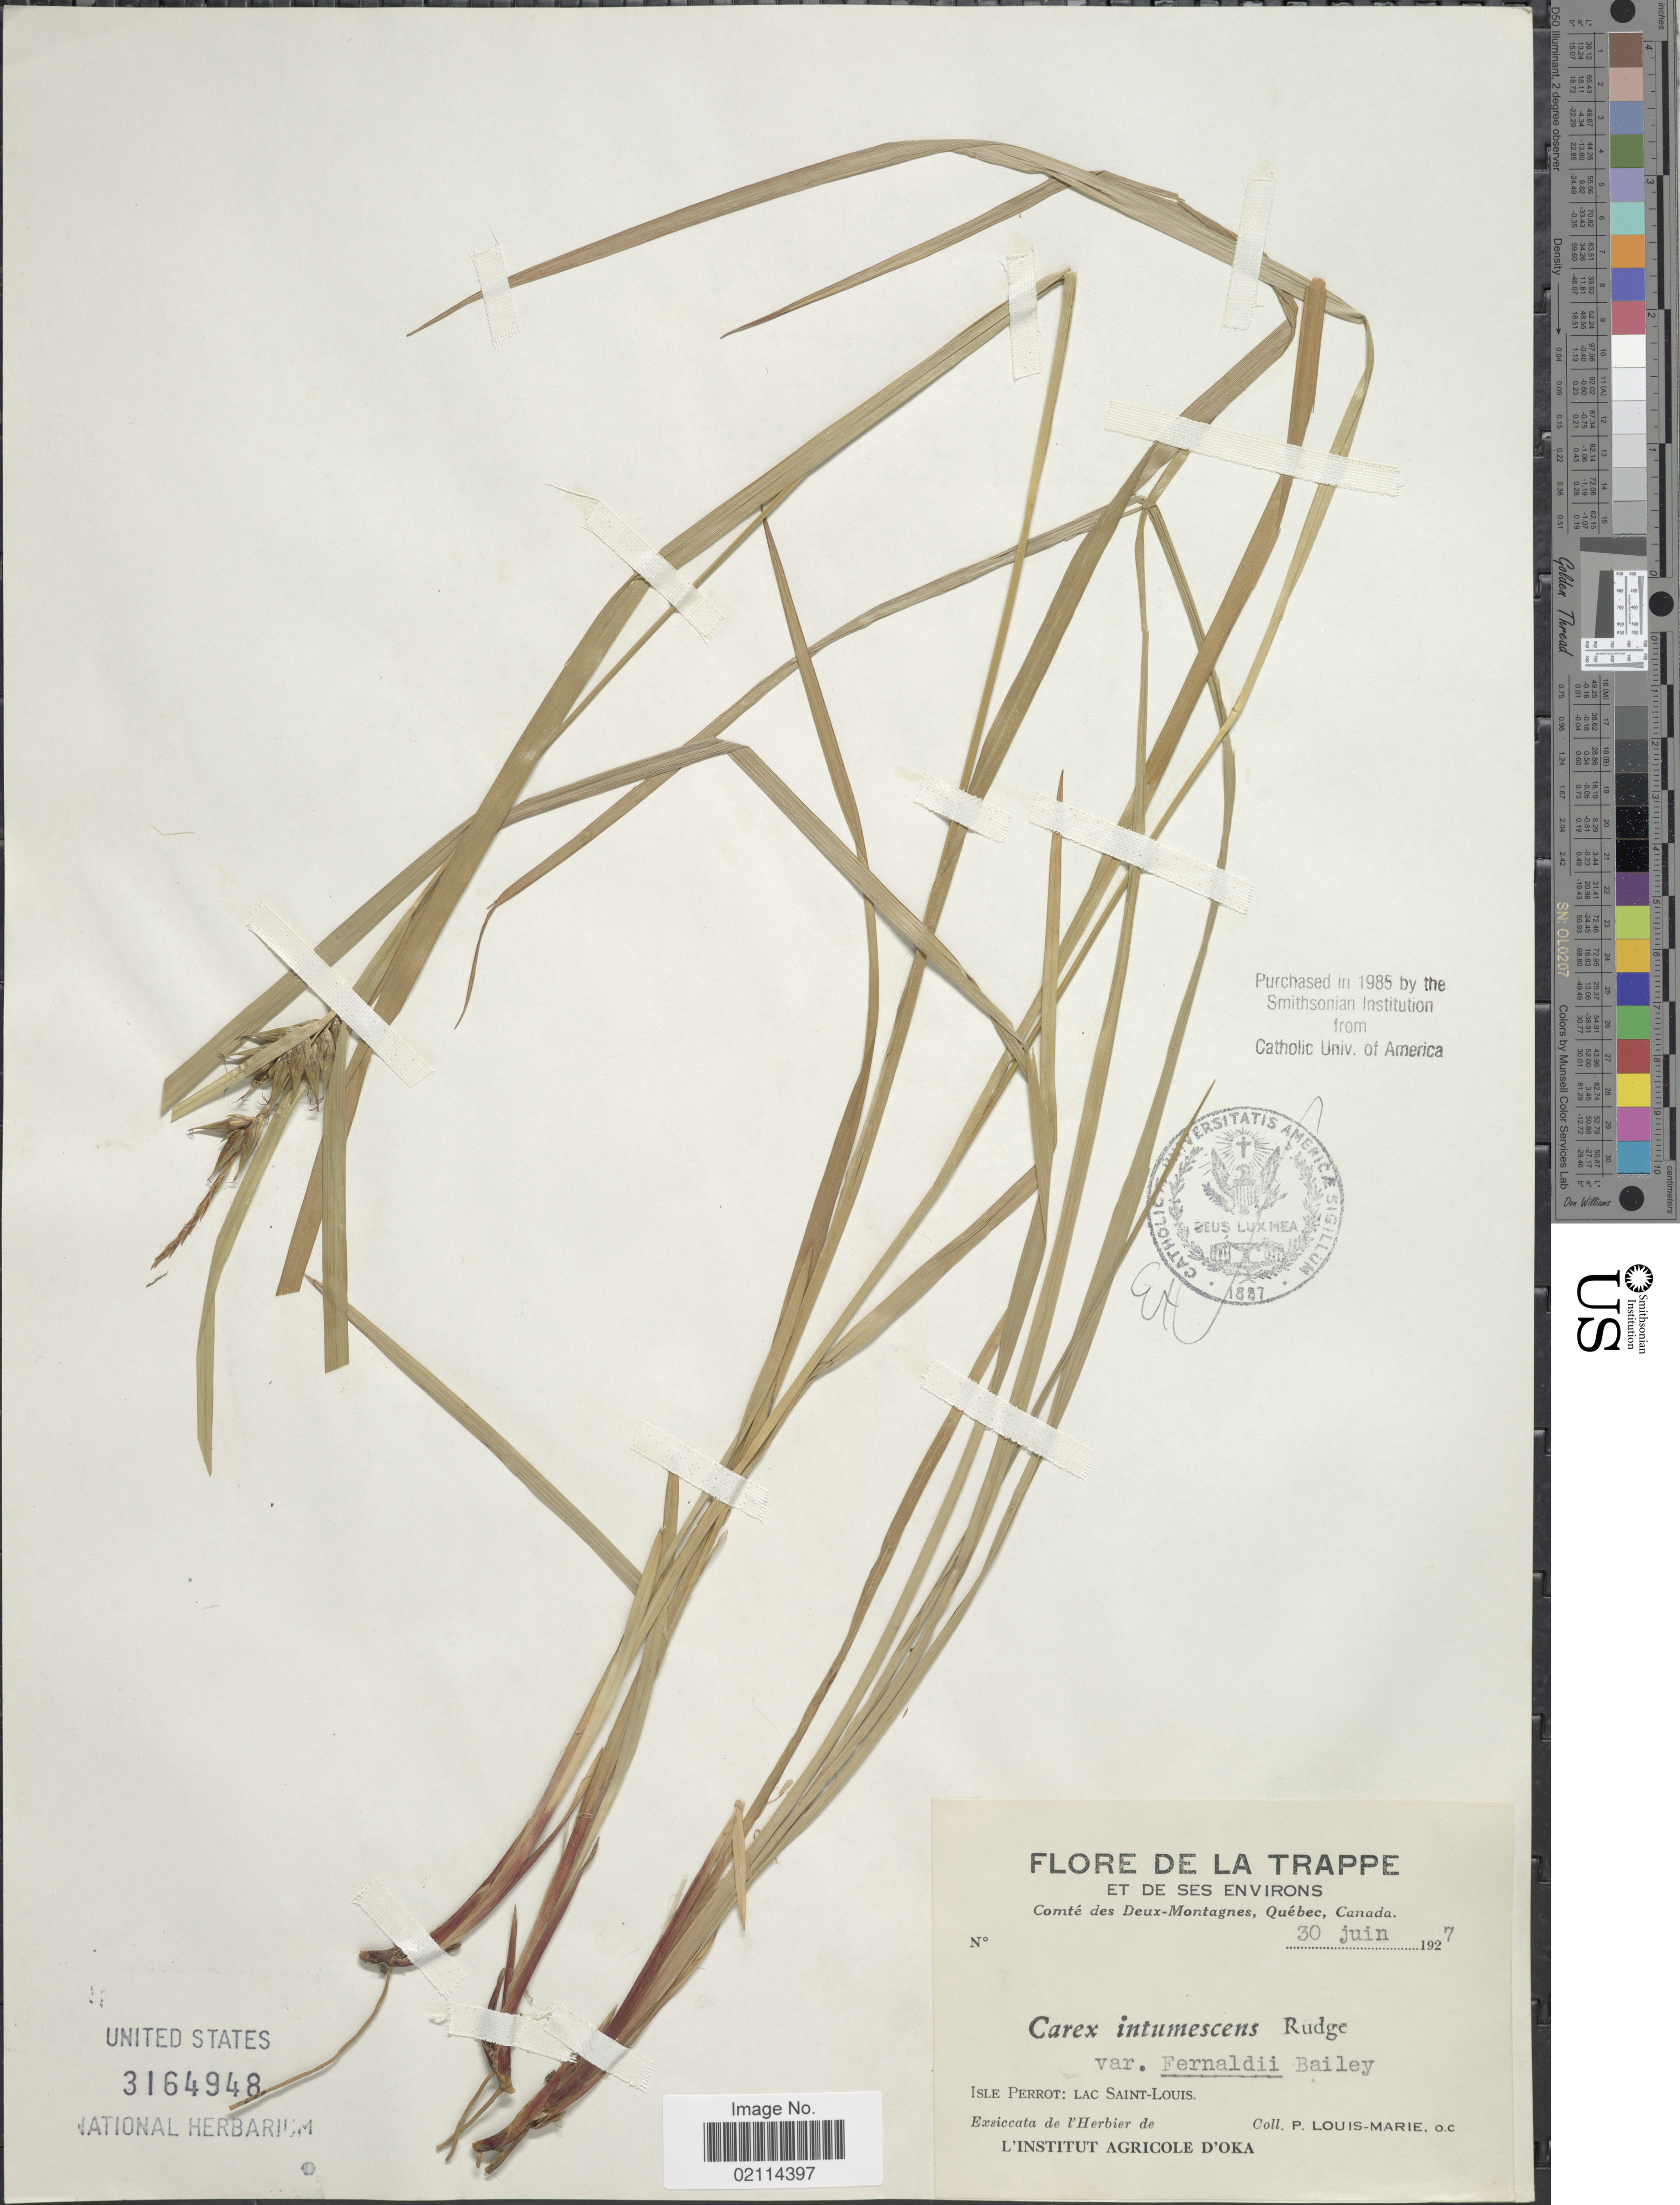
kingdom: Plantae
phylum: Tracheophyta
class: Liliopsida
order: Poales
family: Cyperaceae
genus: Carex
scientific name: Carex intumescens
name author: Rudge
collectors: L.-M. LaLonde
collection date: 1927-06-30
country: Canada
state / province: Quebec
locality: De la Trappe et de ses environs, Comte des Deux-Montagnes, Isle Perrot: Lac Saint-Louis.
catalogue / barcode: US 3164948